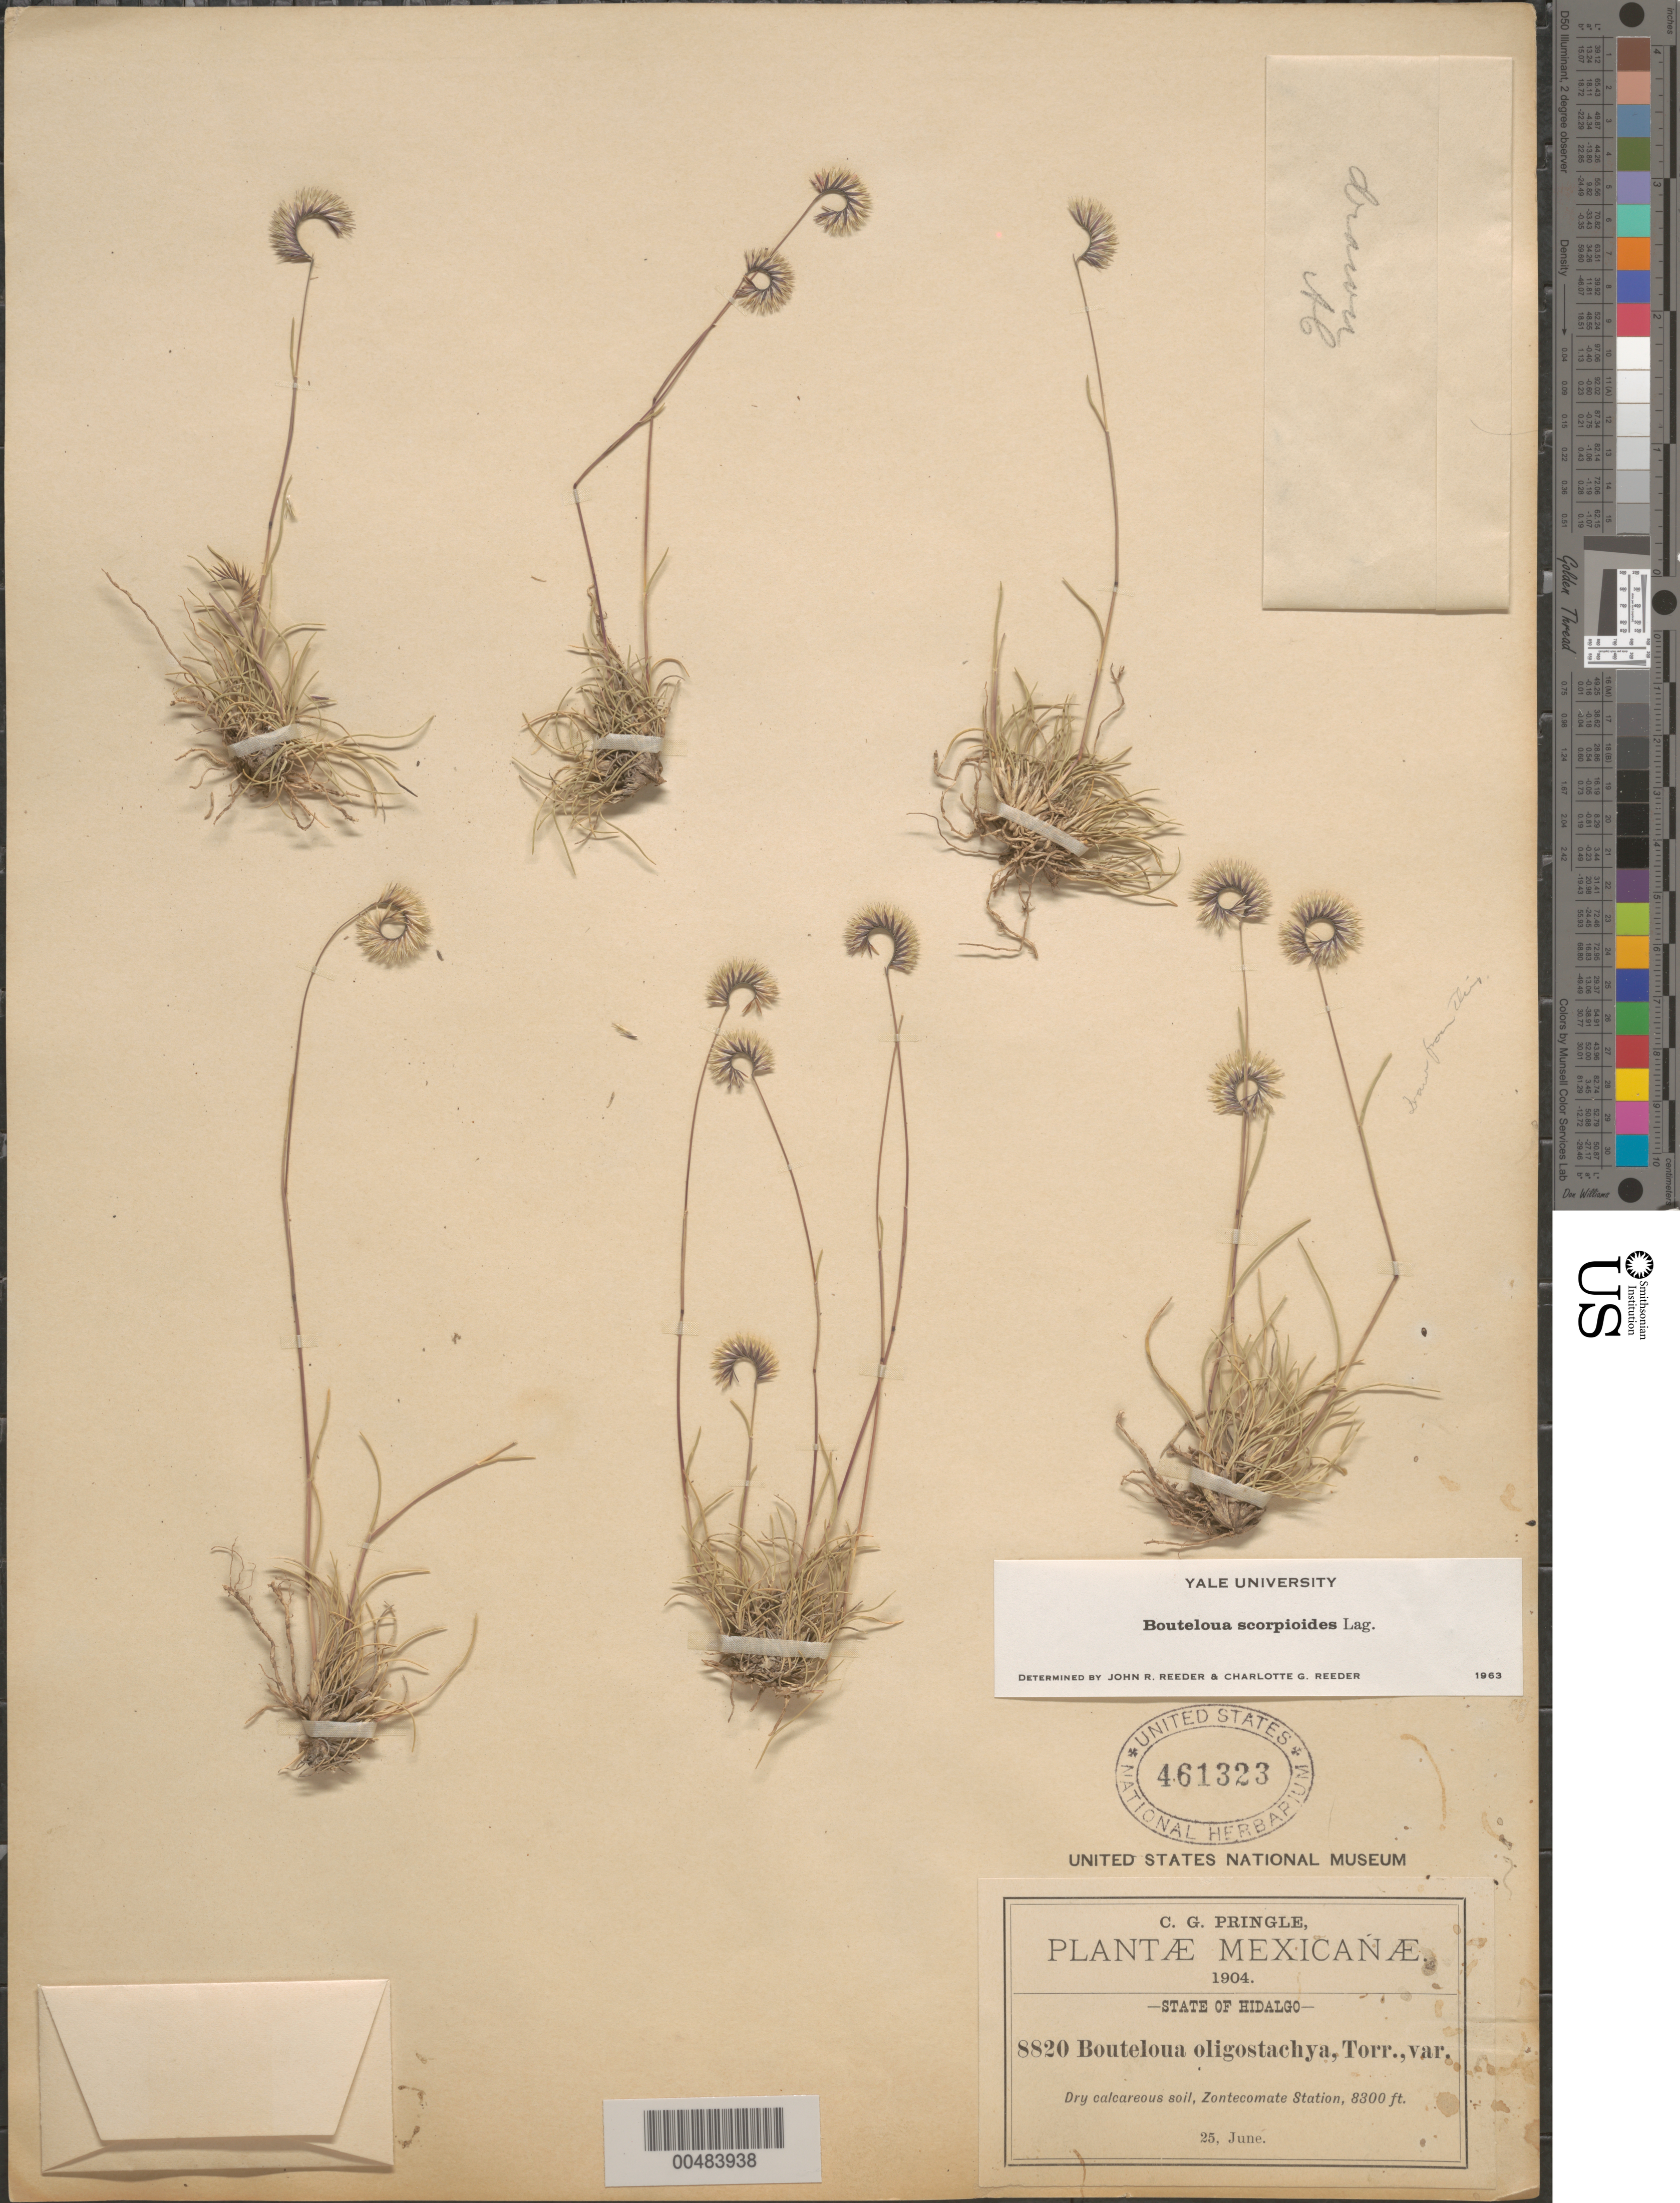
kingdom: Plantae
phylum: Tracheophyta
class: Liliopsida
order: Poales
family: Poaceae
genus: Bouteloua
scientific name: Bouteloua scorpioides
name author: Lag.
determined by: Reeder, J. R.; Reeder, C. G.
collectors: C. G. Pringle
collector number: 8820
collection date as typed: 25 Jun 1904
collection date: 1904-06-25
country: Mexico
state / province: Hidalgo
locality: Zontecomate Station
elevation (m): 2530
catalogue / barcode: US 461323